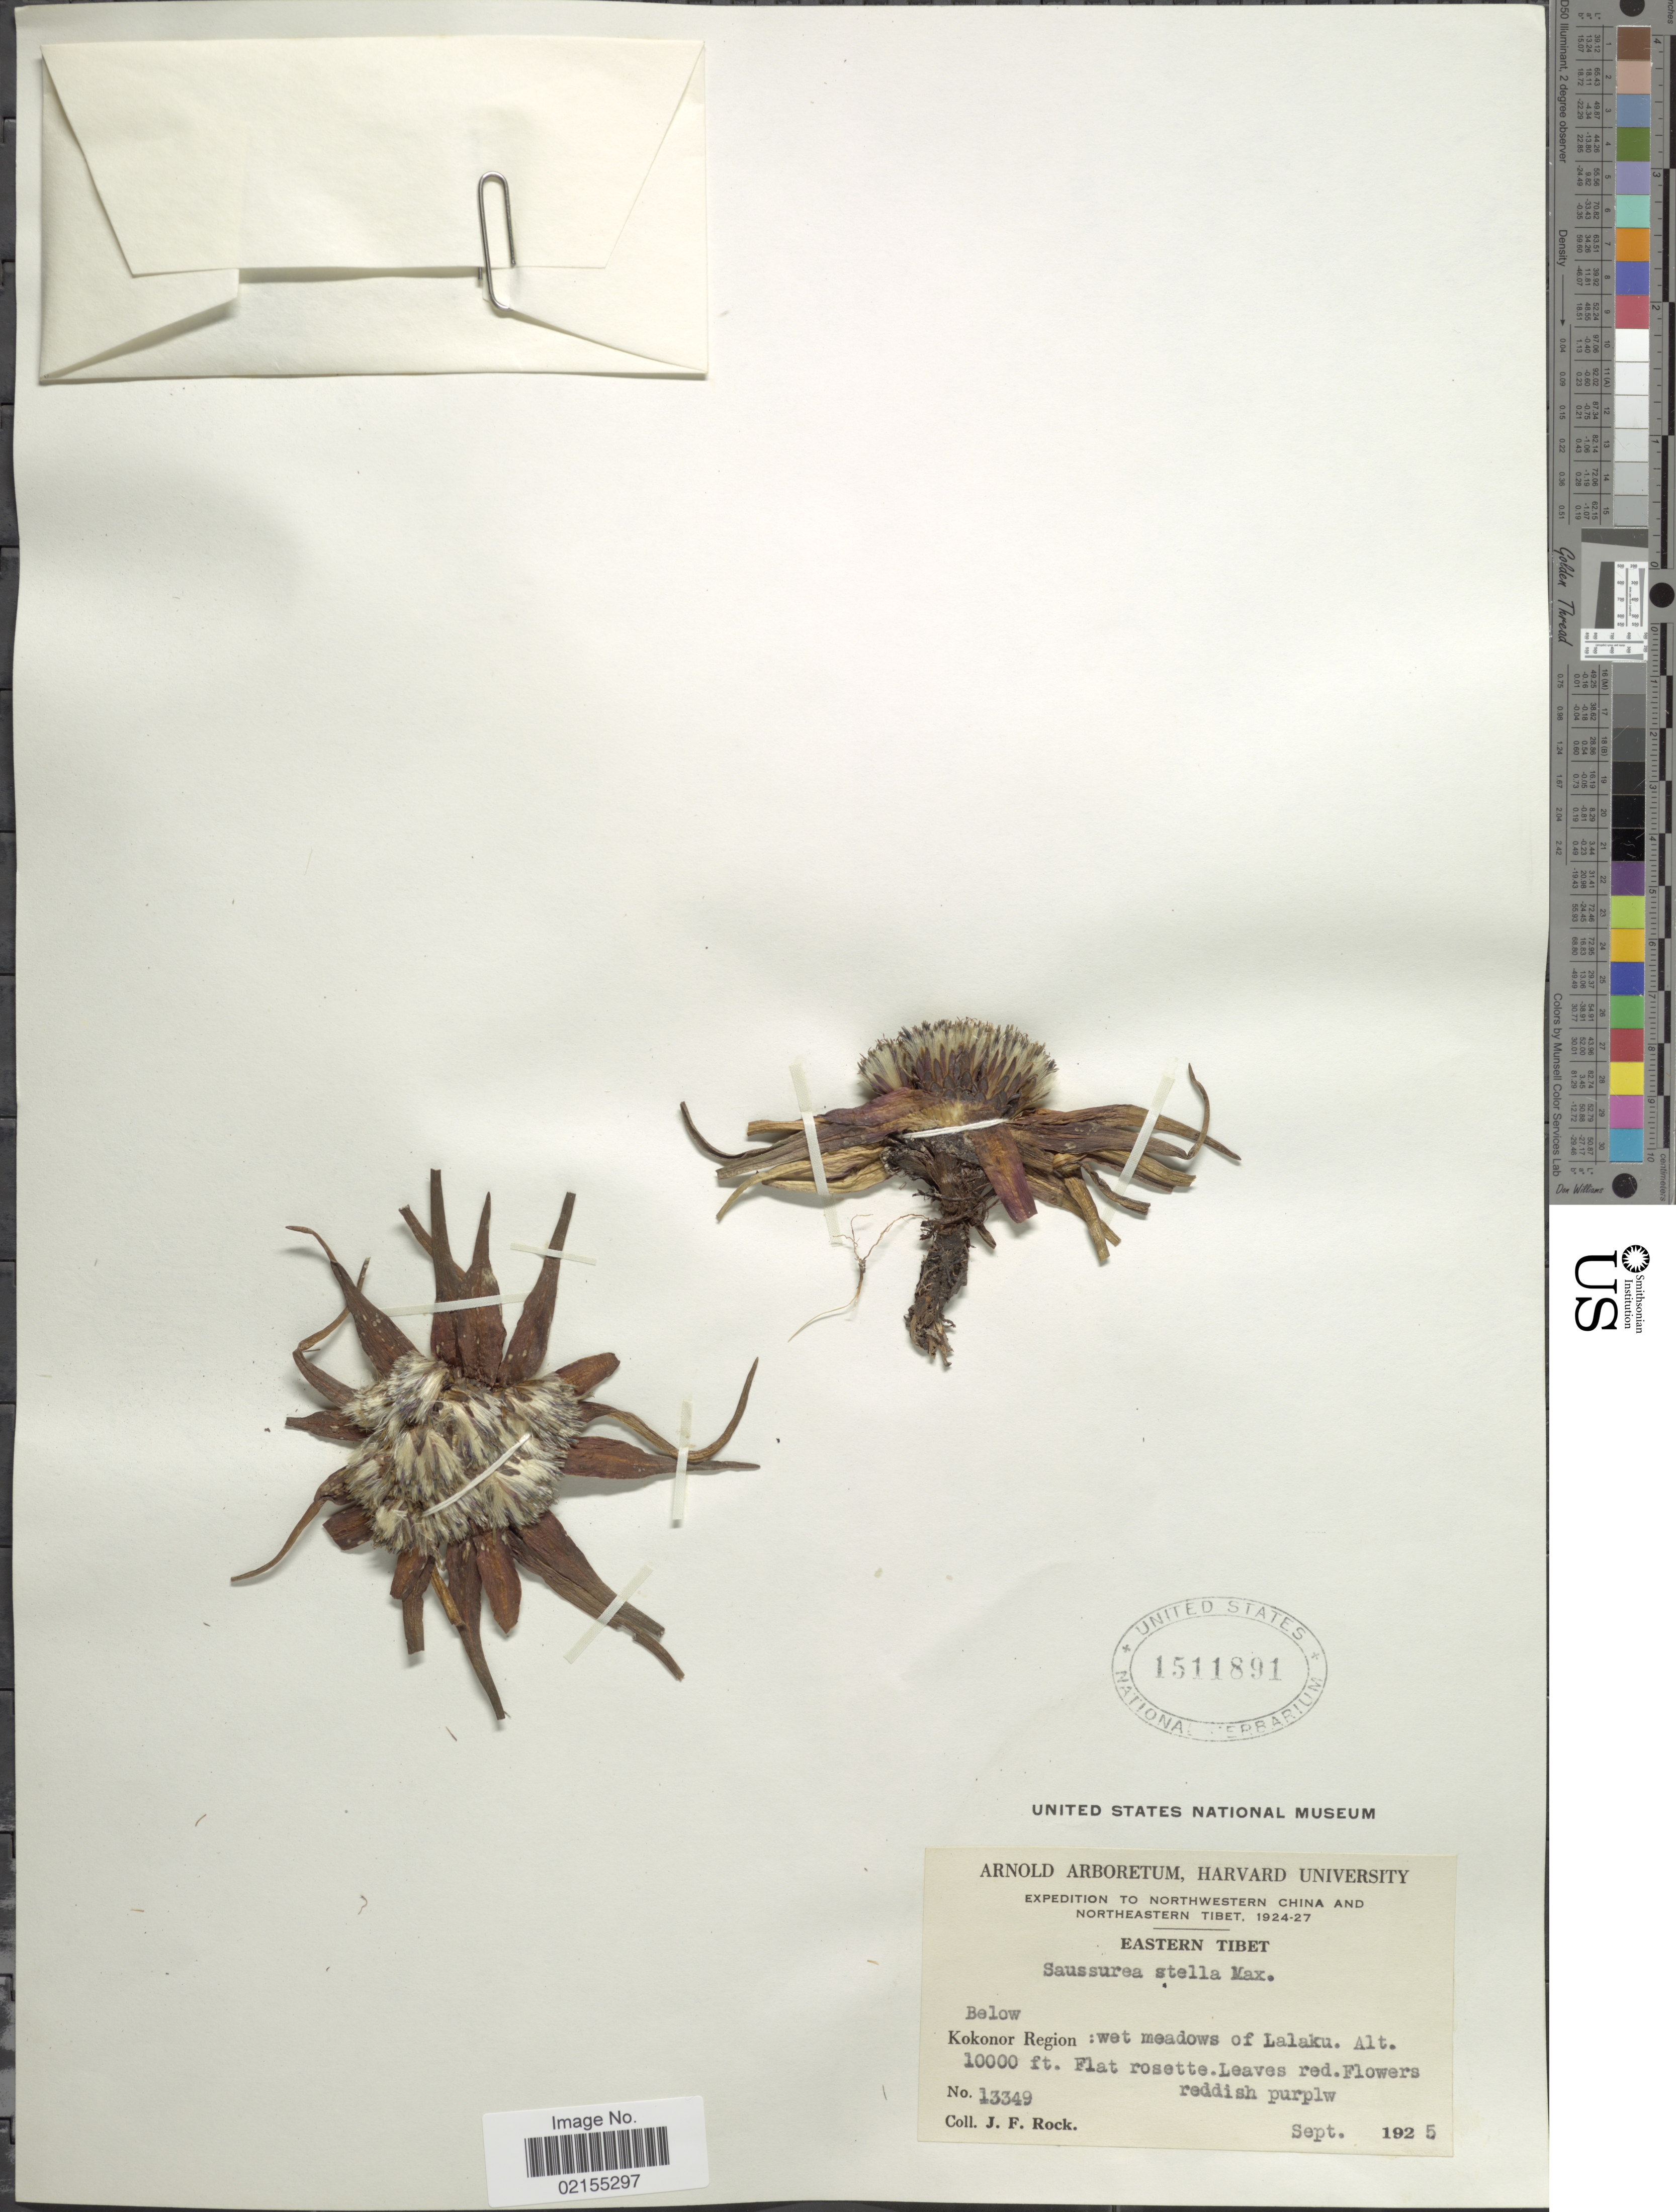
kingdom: Plantae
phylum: Tracheophyta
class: Magnoliopsida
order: Asterales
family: Asteraceae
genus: Saussurea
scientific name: Saussurea stella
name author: Maxim.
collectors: J. Rock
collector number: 13349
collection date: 1925-09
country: China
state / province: Xizang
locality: Northwestern China and Northeastern Tibet, Kokonor Region: wet meadows of Lalaku, Eastern Tibet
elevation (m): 3048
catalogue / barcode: US 1511891